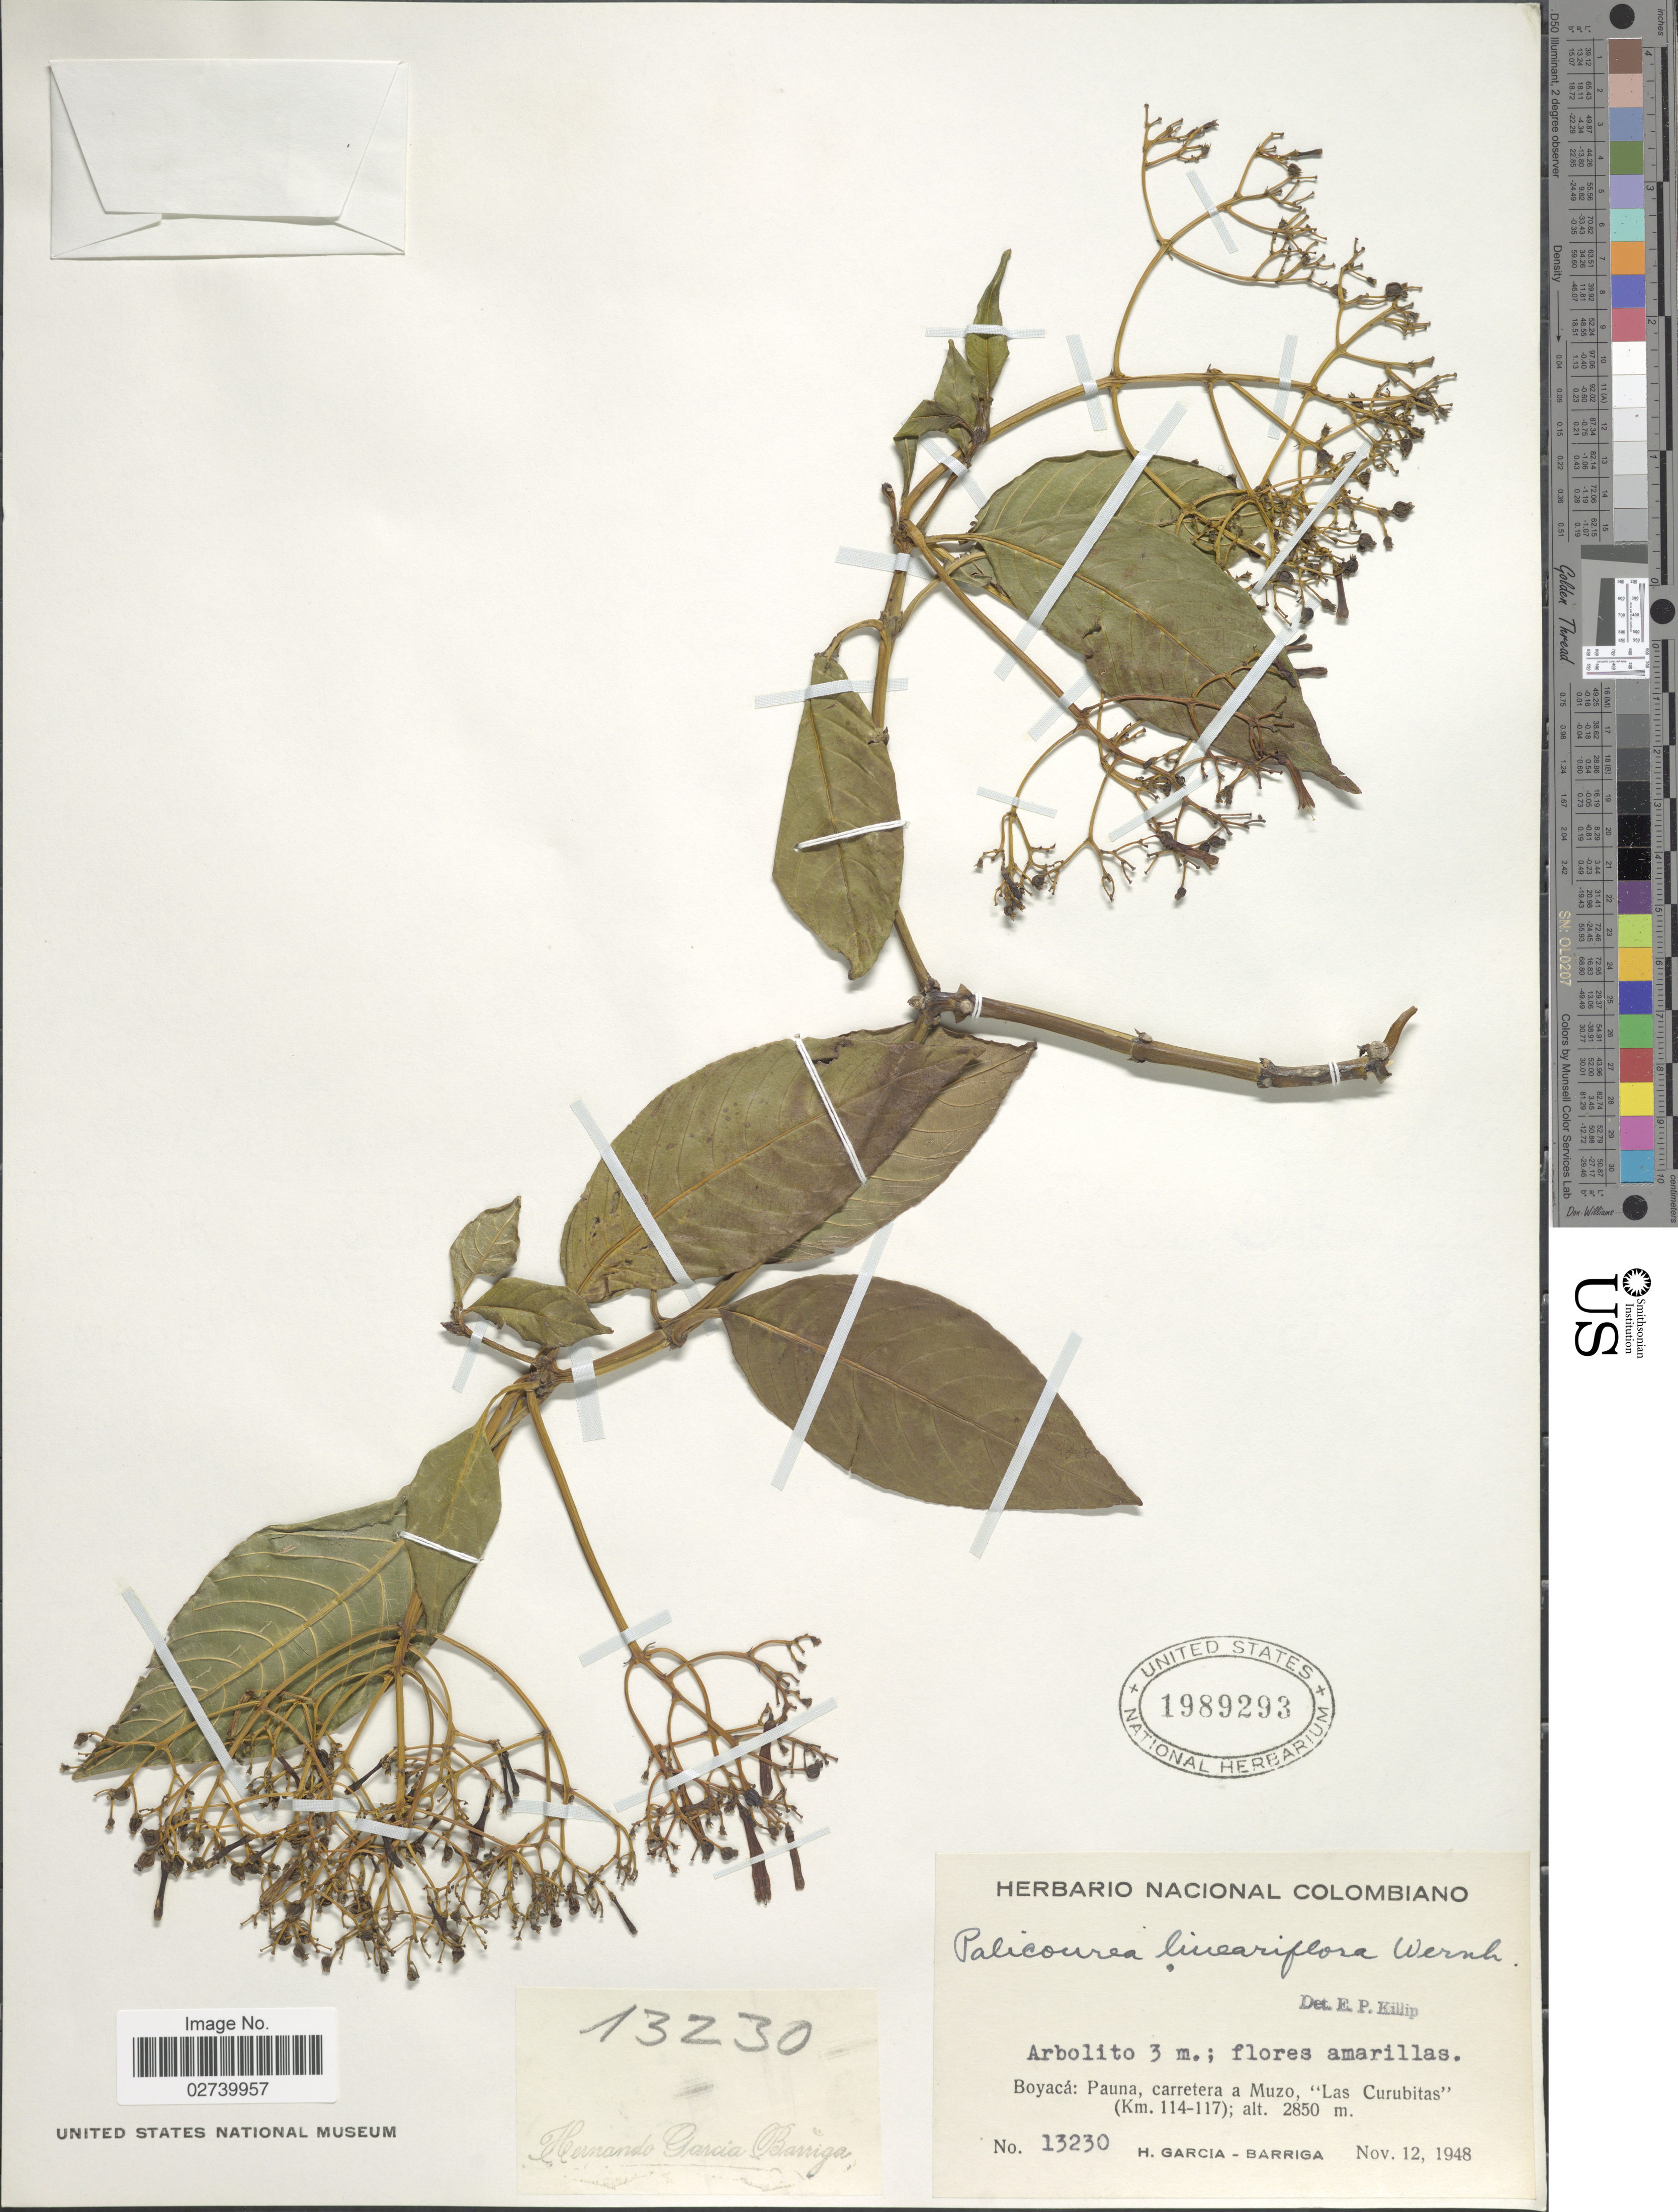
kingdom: Plantae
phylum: Tracheophyta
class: Magnoliopsida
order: Gentianales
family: Rubiaceae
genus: Palicourea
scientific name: Palicourea lineariflora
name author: Wernham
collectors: H. García Barriga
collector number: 13230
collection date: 1948-11-12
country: Colombia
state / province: Boyacá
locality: Pauna, carretera a Muzo, "Las Curubitas" (Km. 114-117)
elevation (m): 2850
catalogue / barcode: US 1989293